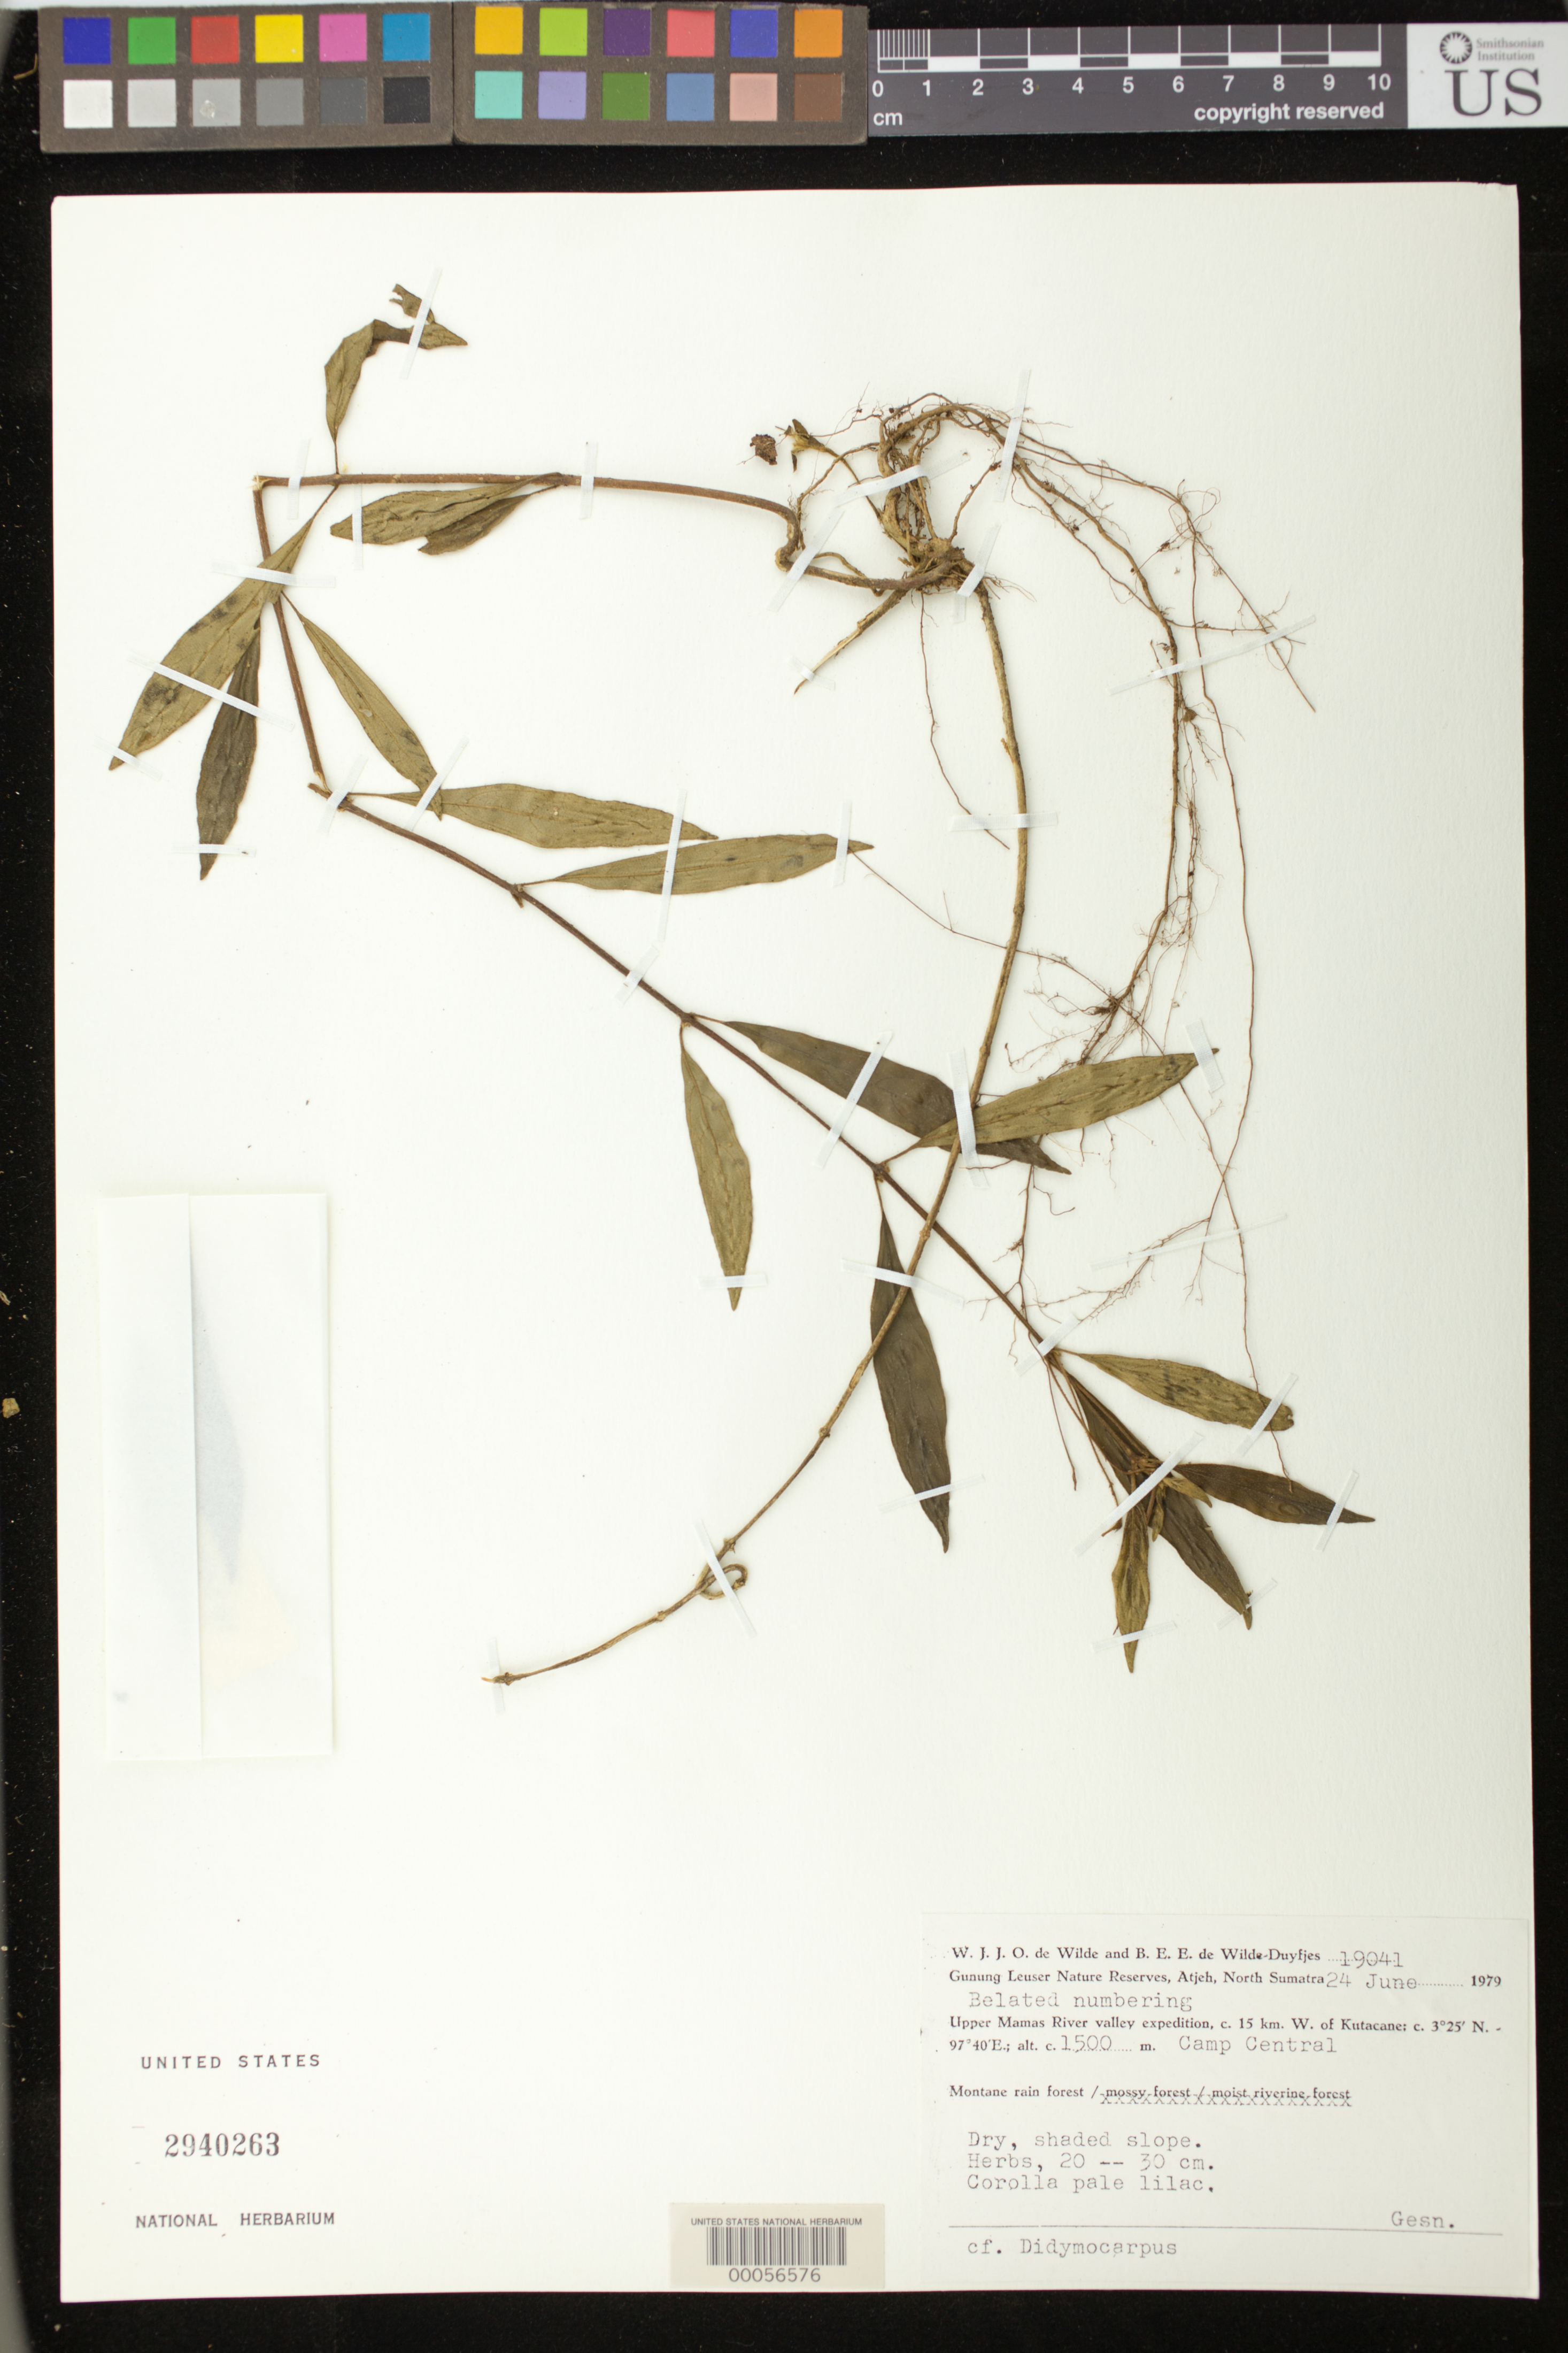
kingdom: Plantae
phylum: Tracheophyta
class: Magnoliopsida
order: Lamiales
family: Gesneriaceae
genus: Didymocarpus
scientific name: Didymocarpus sp.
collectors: W. J. de Wilde & B. E. de Wilde-Duyfjes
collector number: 19041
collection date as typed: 24 Jun 1979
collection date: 1979-06-24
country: Indonesia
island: Sumatra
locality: North sumatra prov., Gunung leuser nature reserve, atjeh, upper mamas river valley, 15 km w of kutacane, camp central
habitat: Dry, shaded slope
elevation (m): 1500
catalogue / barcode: US 2940263